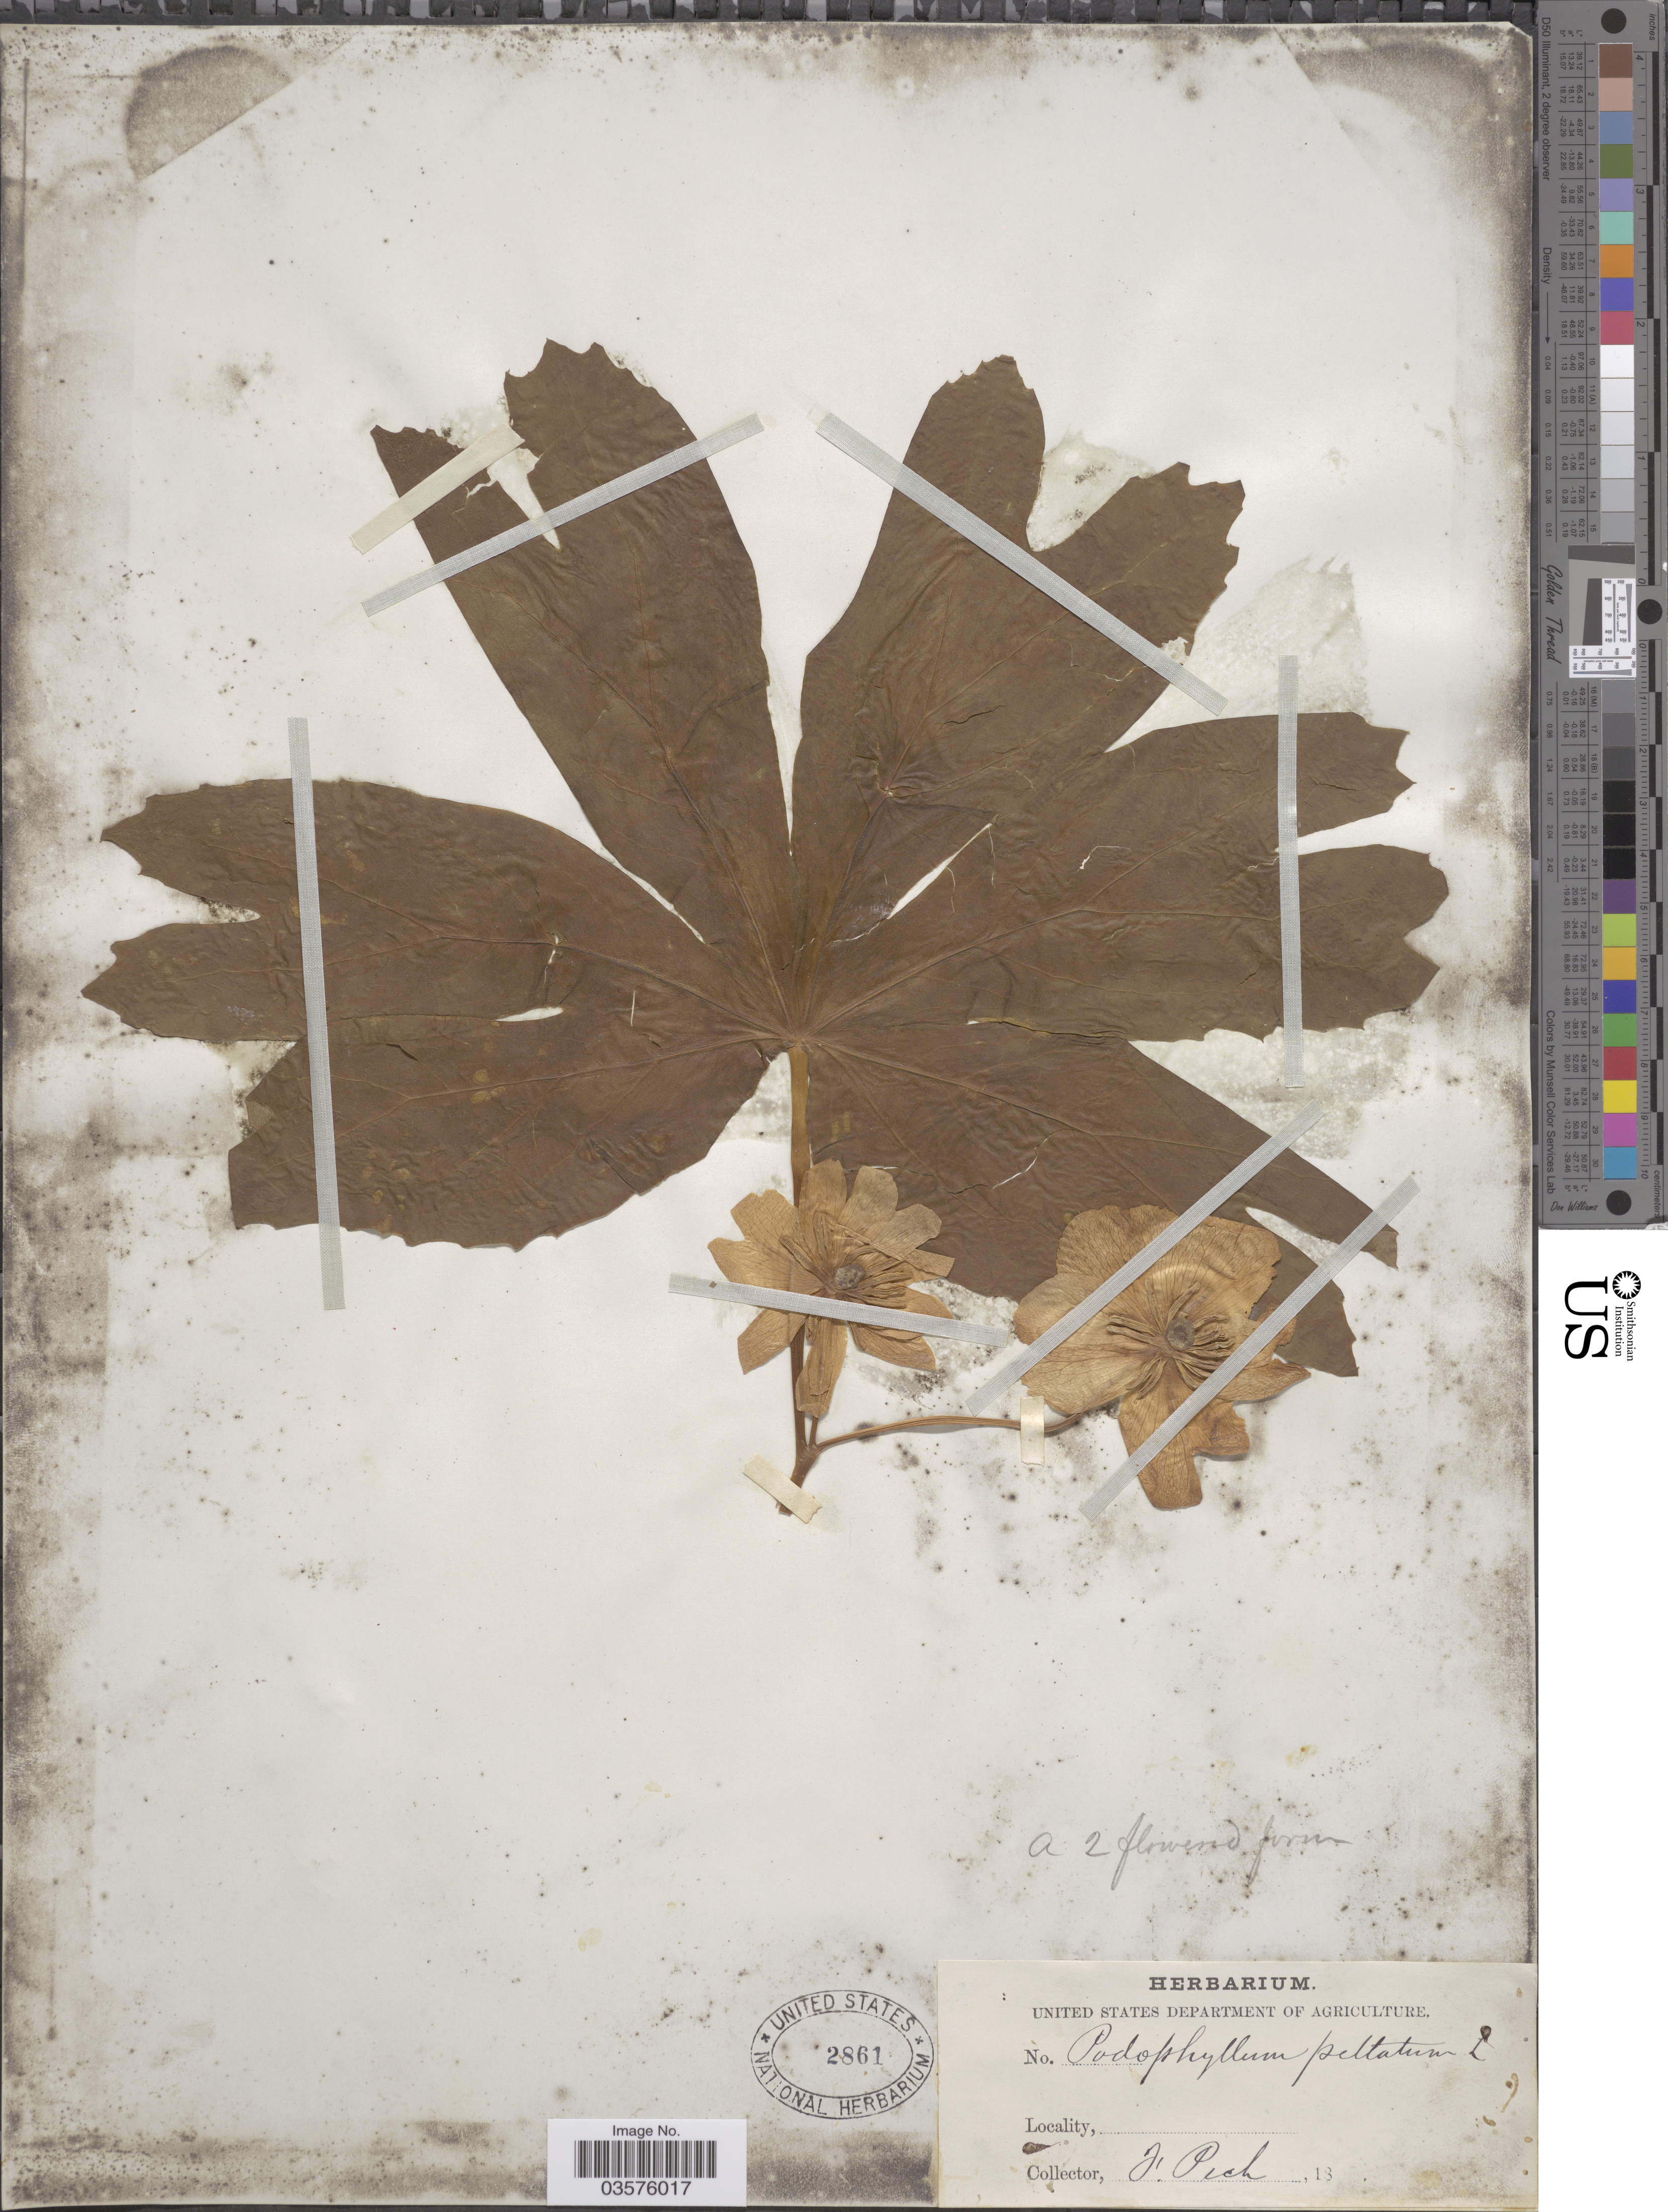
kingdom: Plantae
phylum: Tracheophyta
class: Magnoliopsida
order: Ranunculales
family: Berberidaceae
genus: Podophyllum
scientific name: Podophyllum peltatum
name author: L.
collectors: F. Peck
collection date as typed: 18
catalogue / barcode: US 2861